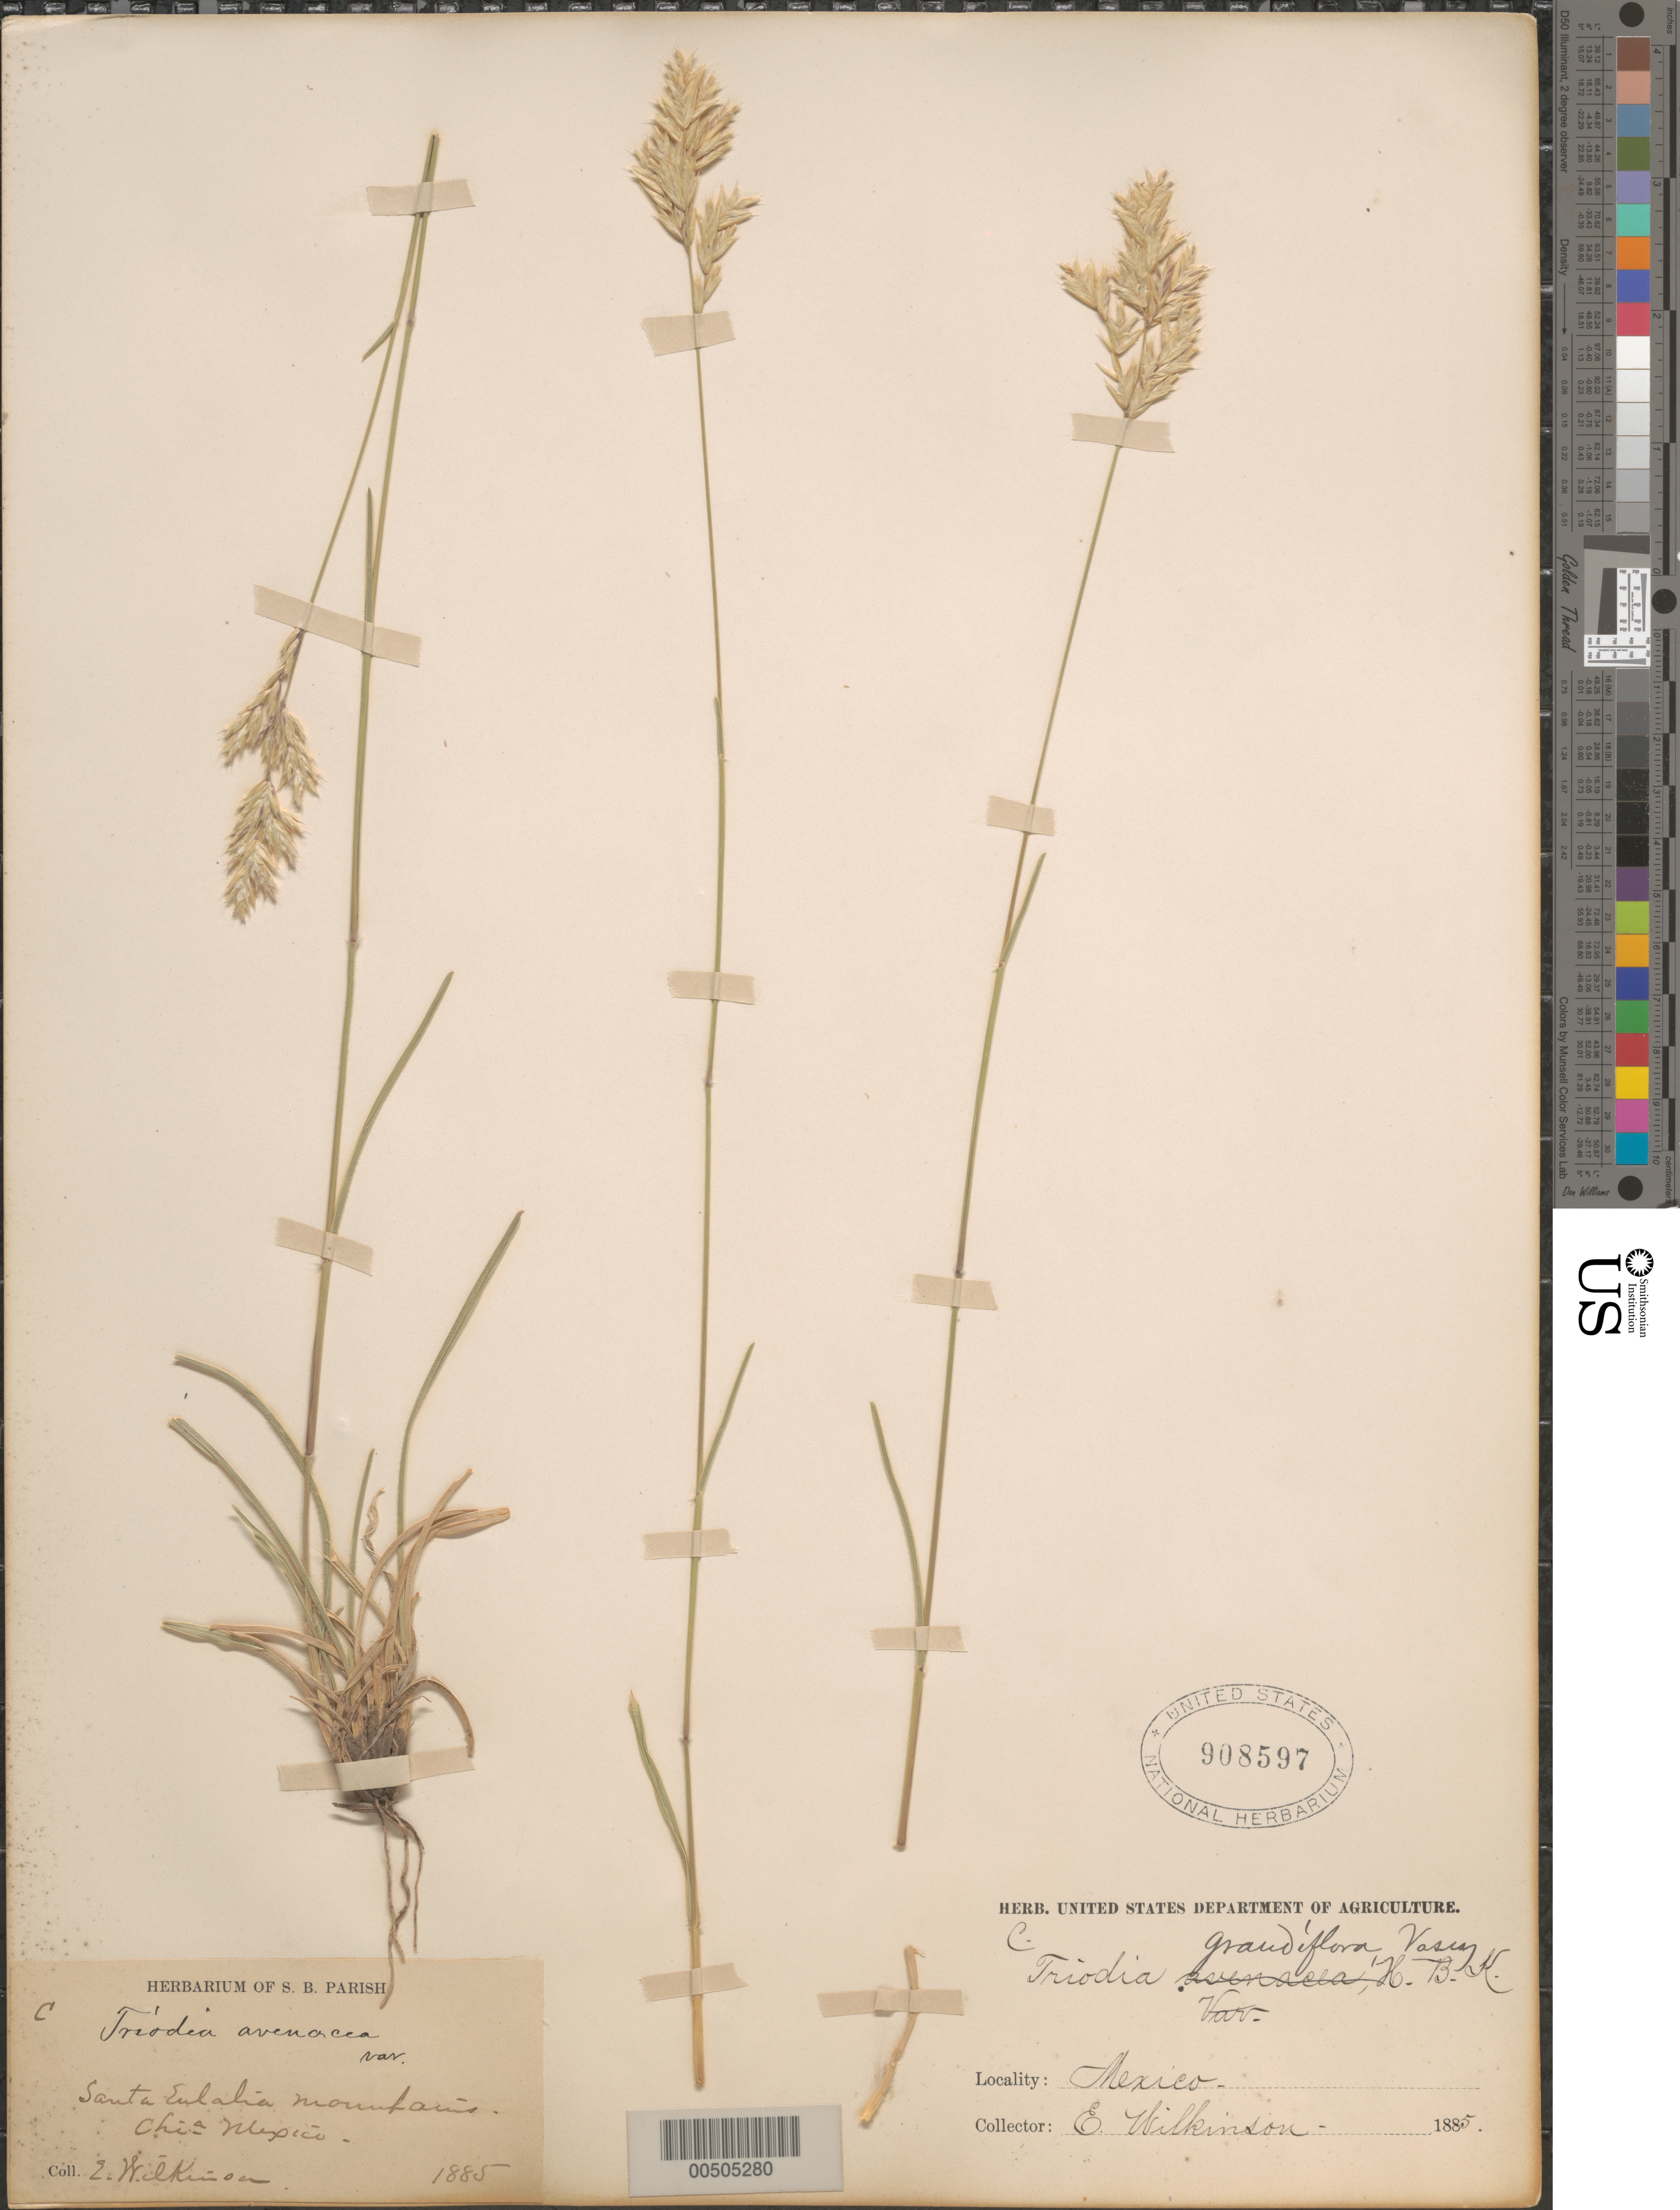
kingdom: Plantae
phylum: Tracheophyta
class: Liliopsida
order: Poales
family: Poaceae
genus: Erioneuron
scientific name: Erioneuron grandiflorum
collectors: E. Wilkinson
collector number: C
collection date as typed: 1885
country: Mexico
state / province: Chiapas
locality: Santa Eulalia Mts.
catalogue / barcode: US 908597